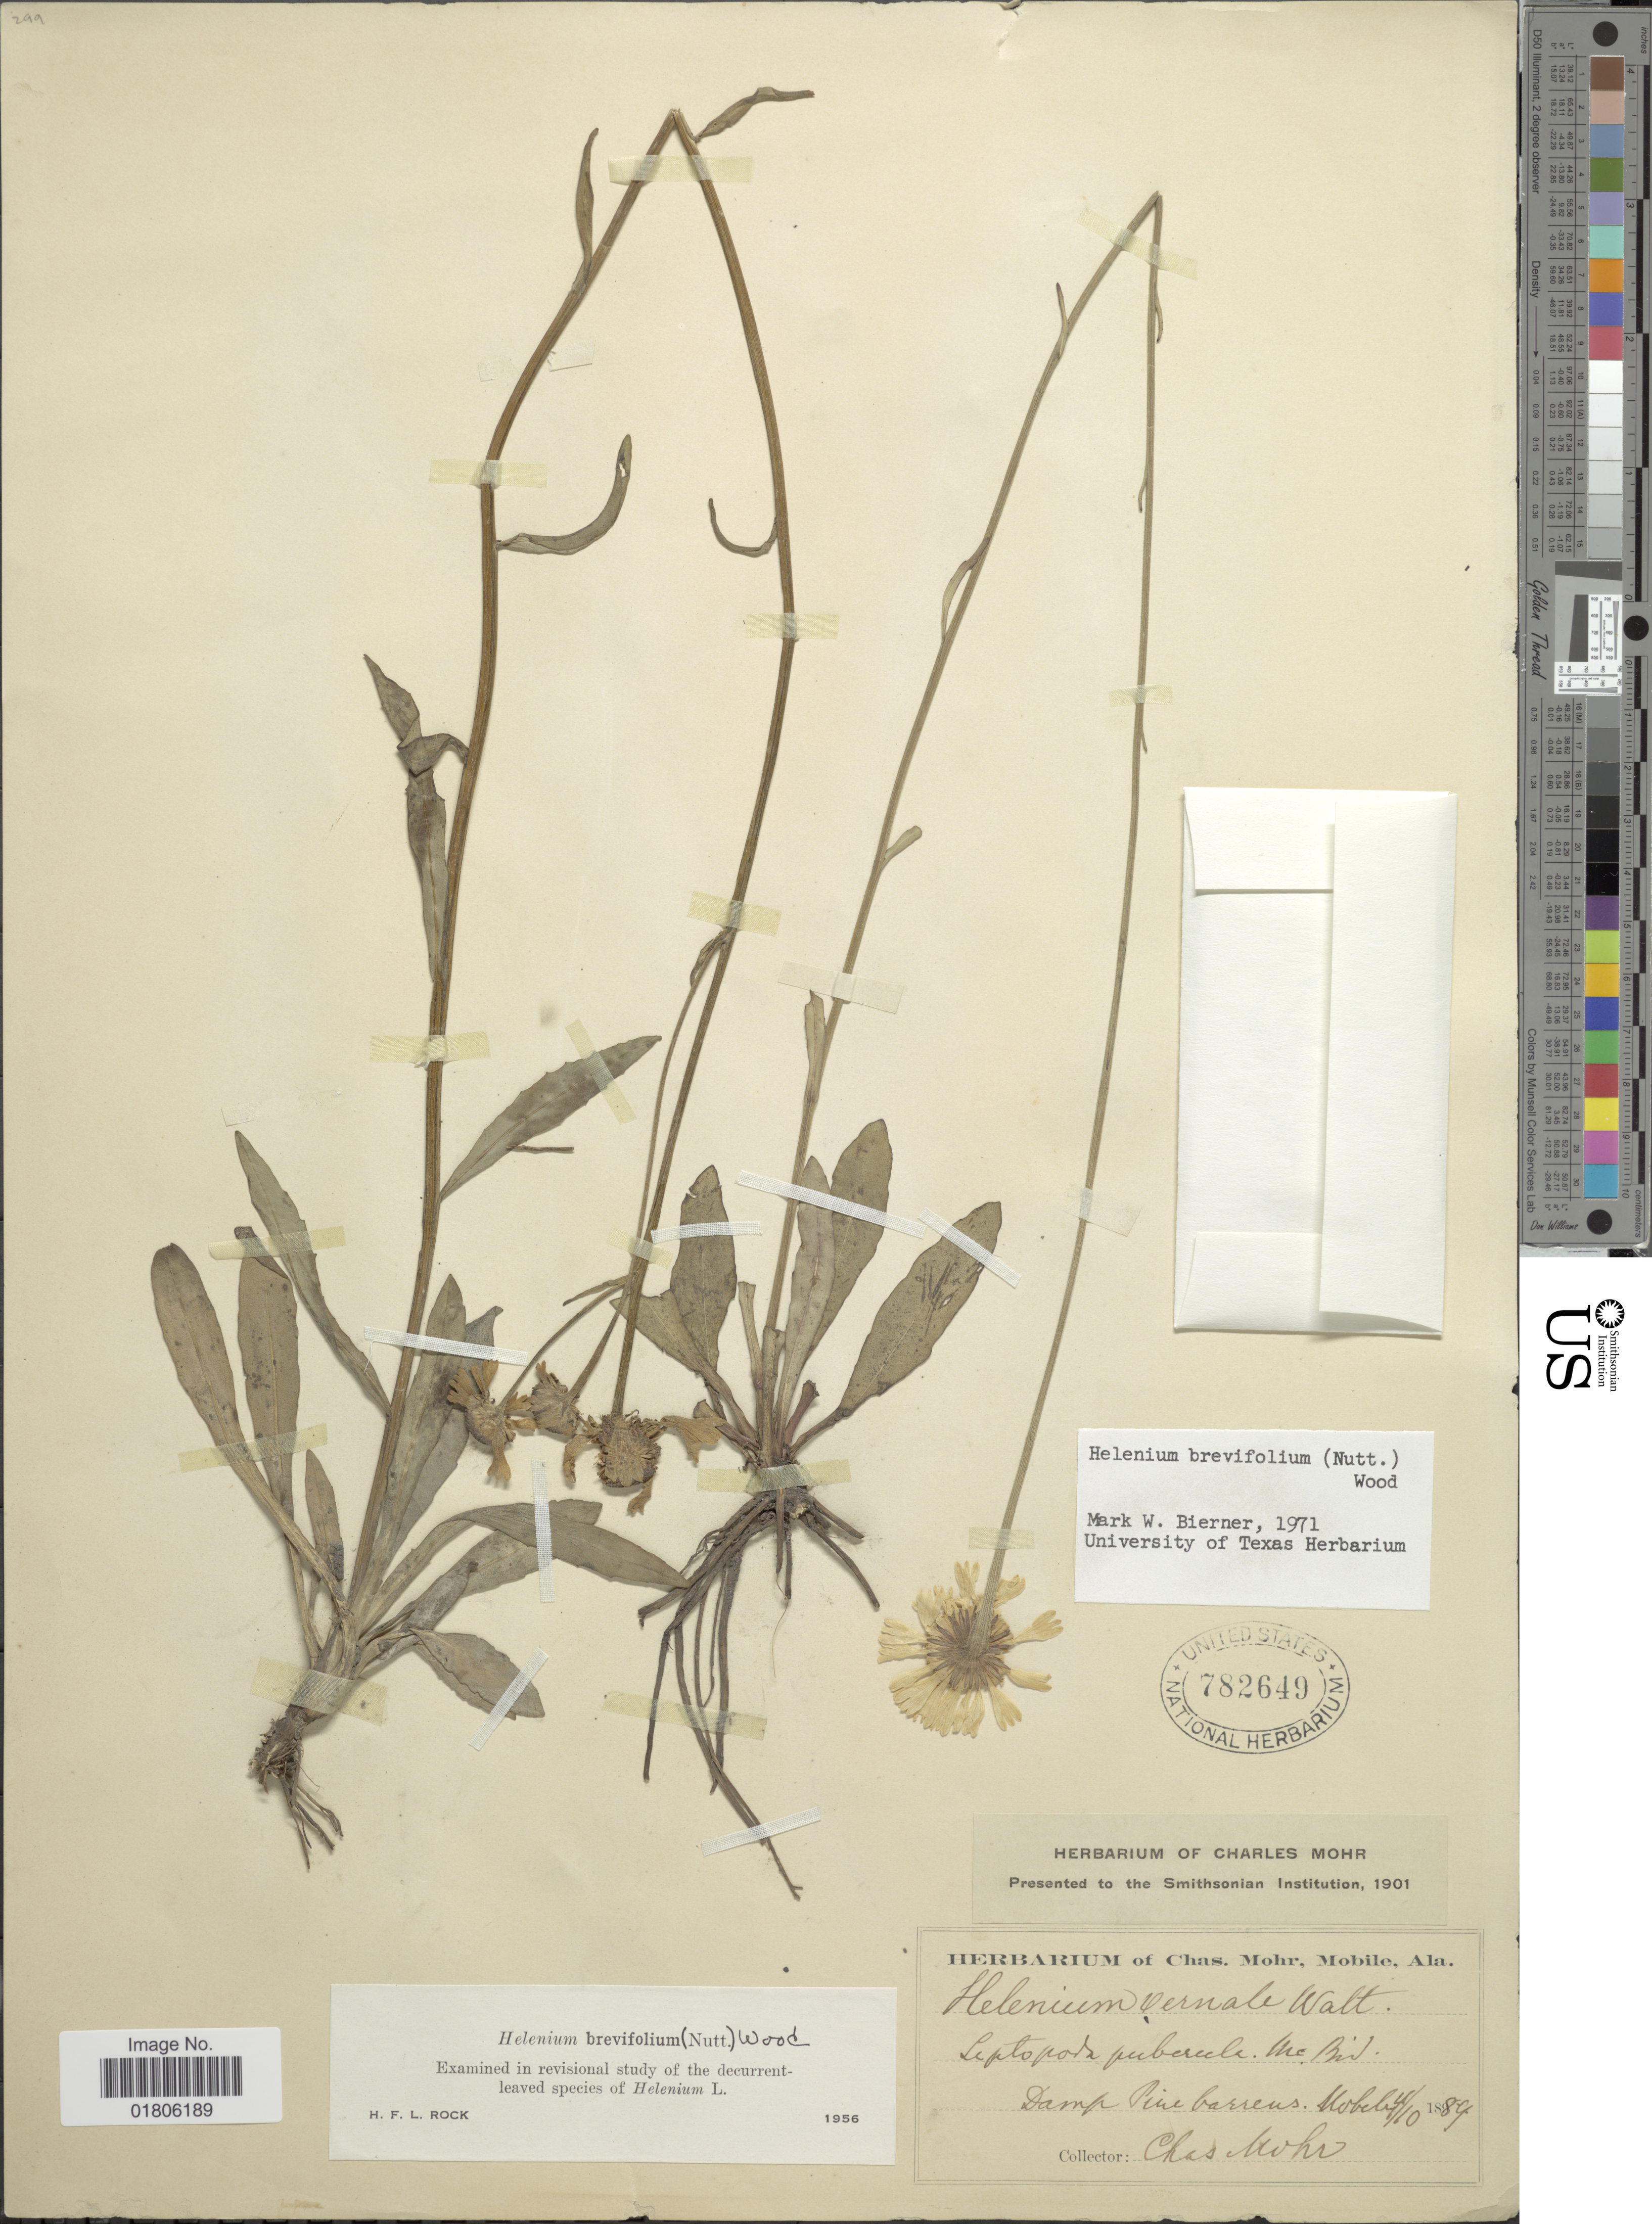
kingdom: Plantae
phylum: Tracheophyta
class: Magnoliopsida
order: Asterales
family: Asteraceae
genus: Helenium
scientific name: Helenium brevifolium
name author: (Nutt.) Alph. Wood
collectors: Mohr, C. T. (herbarium)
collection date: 1889-04-10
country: United States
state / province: Alabama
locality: Mobile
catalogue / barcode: US 782649